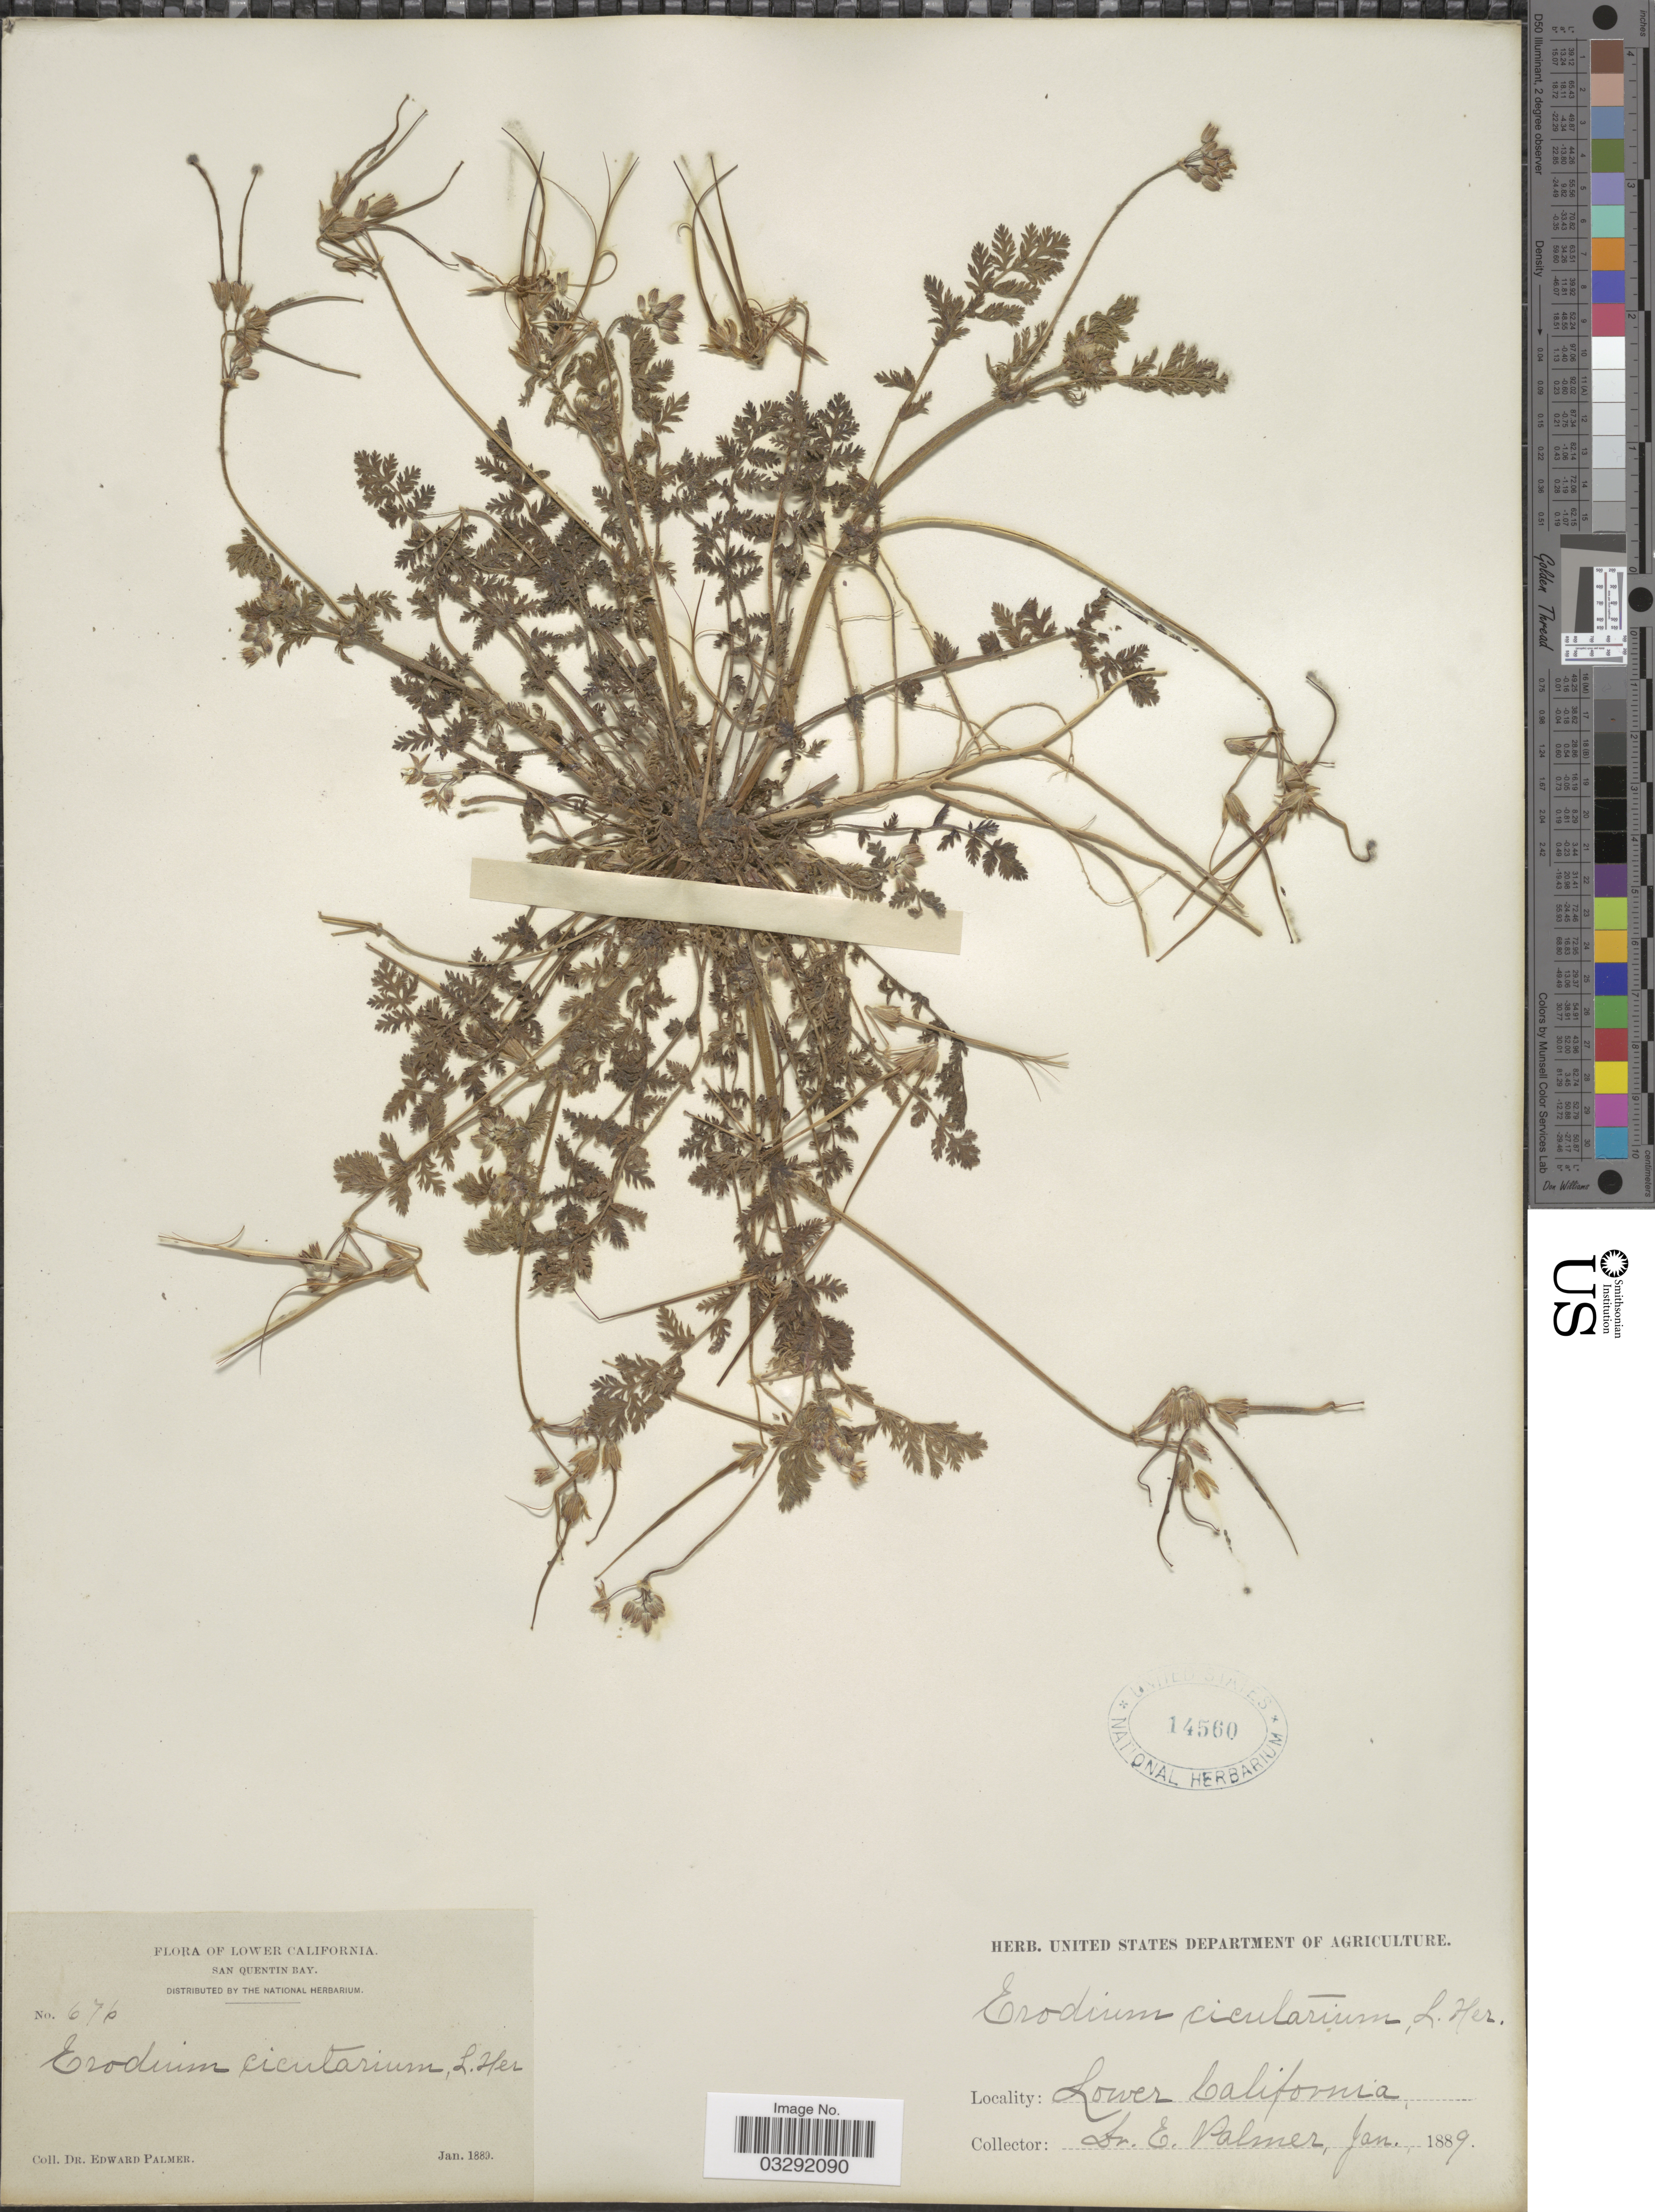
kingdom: Plantae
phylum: Tracheophyta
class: Magnoliopsida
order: Geraniales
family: Geraniaceae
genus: Erodium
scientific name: Erodium cicutarium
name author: (L.) L'Hér.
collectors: E. Palmer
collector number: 676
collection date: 1889-01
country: Mexico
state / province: Baja California Norte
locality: Lower California. San Quentin Bay.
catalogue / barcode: US 14560